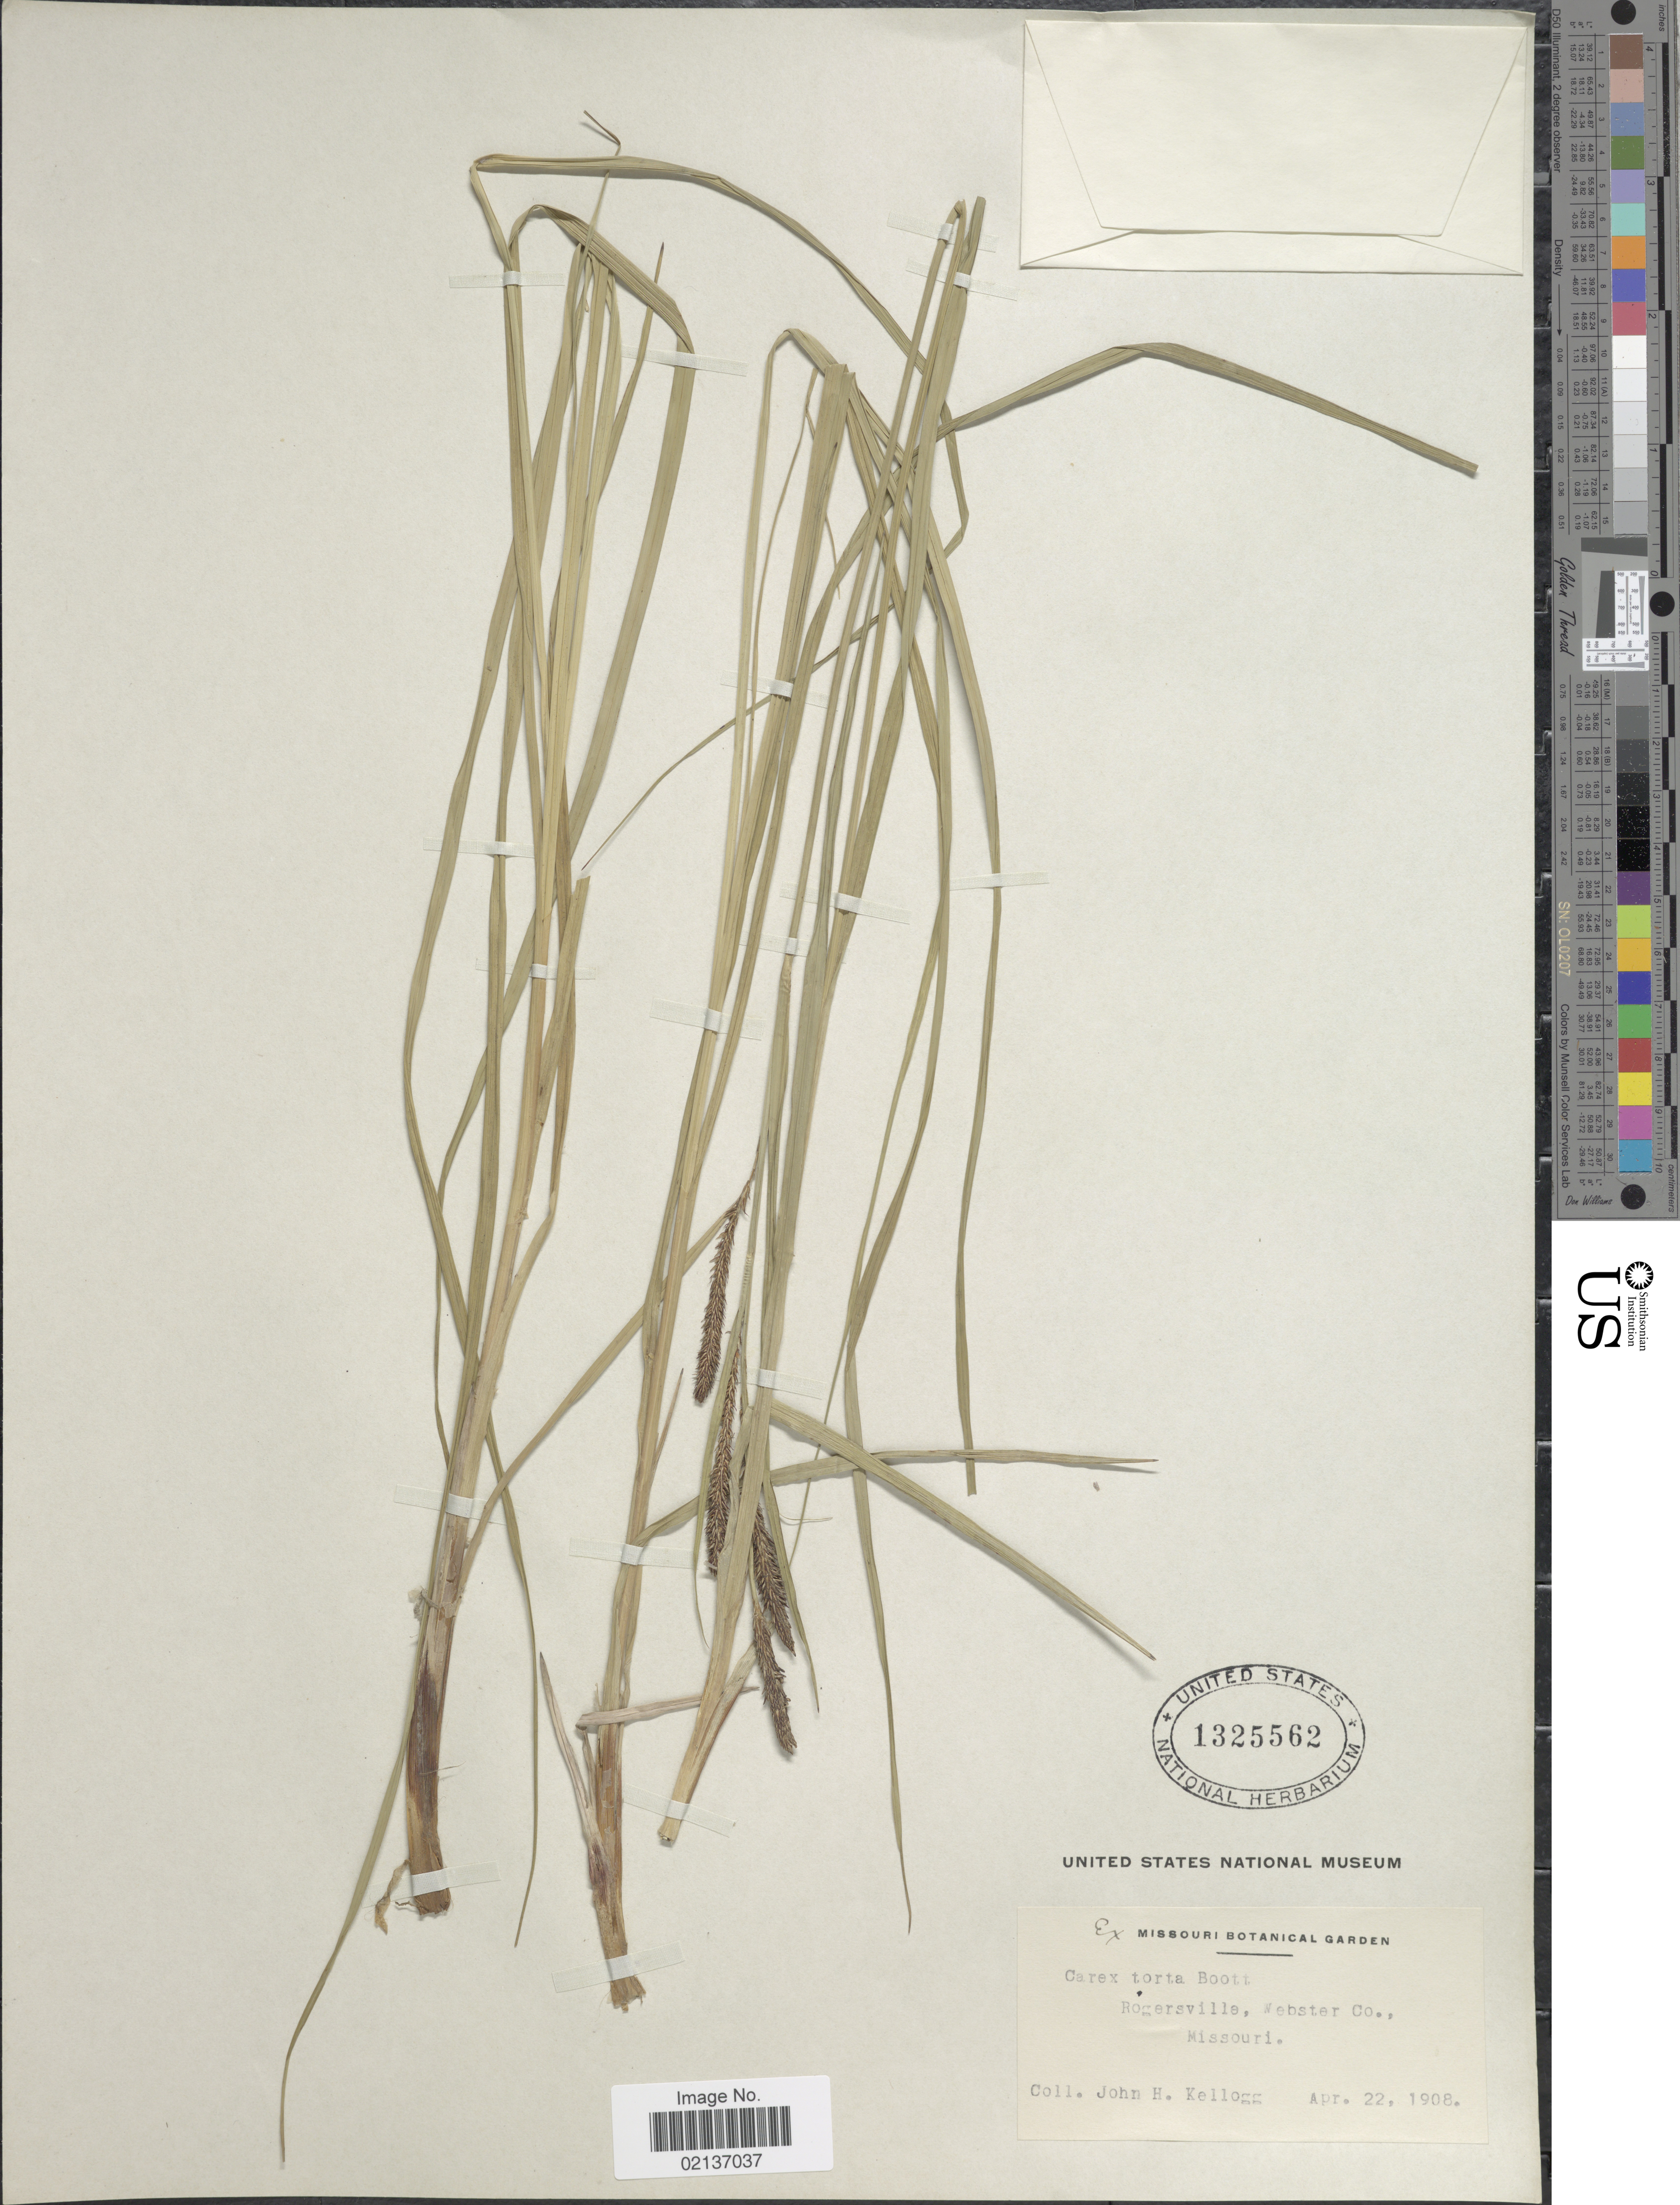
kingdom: Plantae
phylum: Tracheophyta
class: Liliopsida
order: Poales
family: Cyperaceae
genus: Carex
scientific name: Carex torta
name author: Boott ex Tuck.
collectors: J. H. Kellogg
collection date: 1908-04-22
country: United States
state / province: Missouri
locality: Rogersville, Webster Co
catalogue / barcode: US 1325562